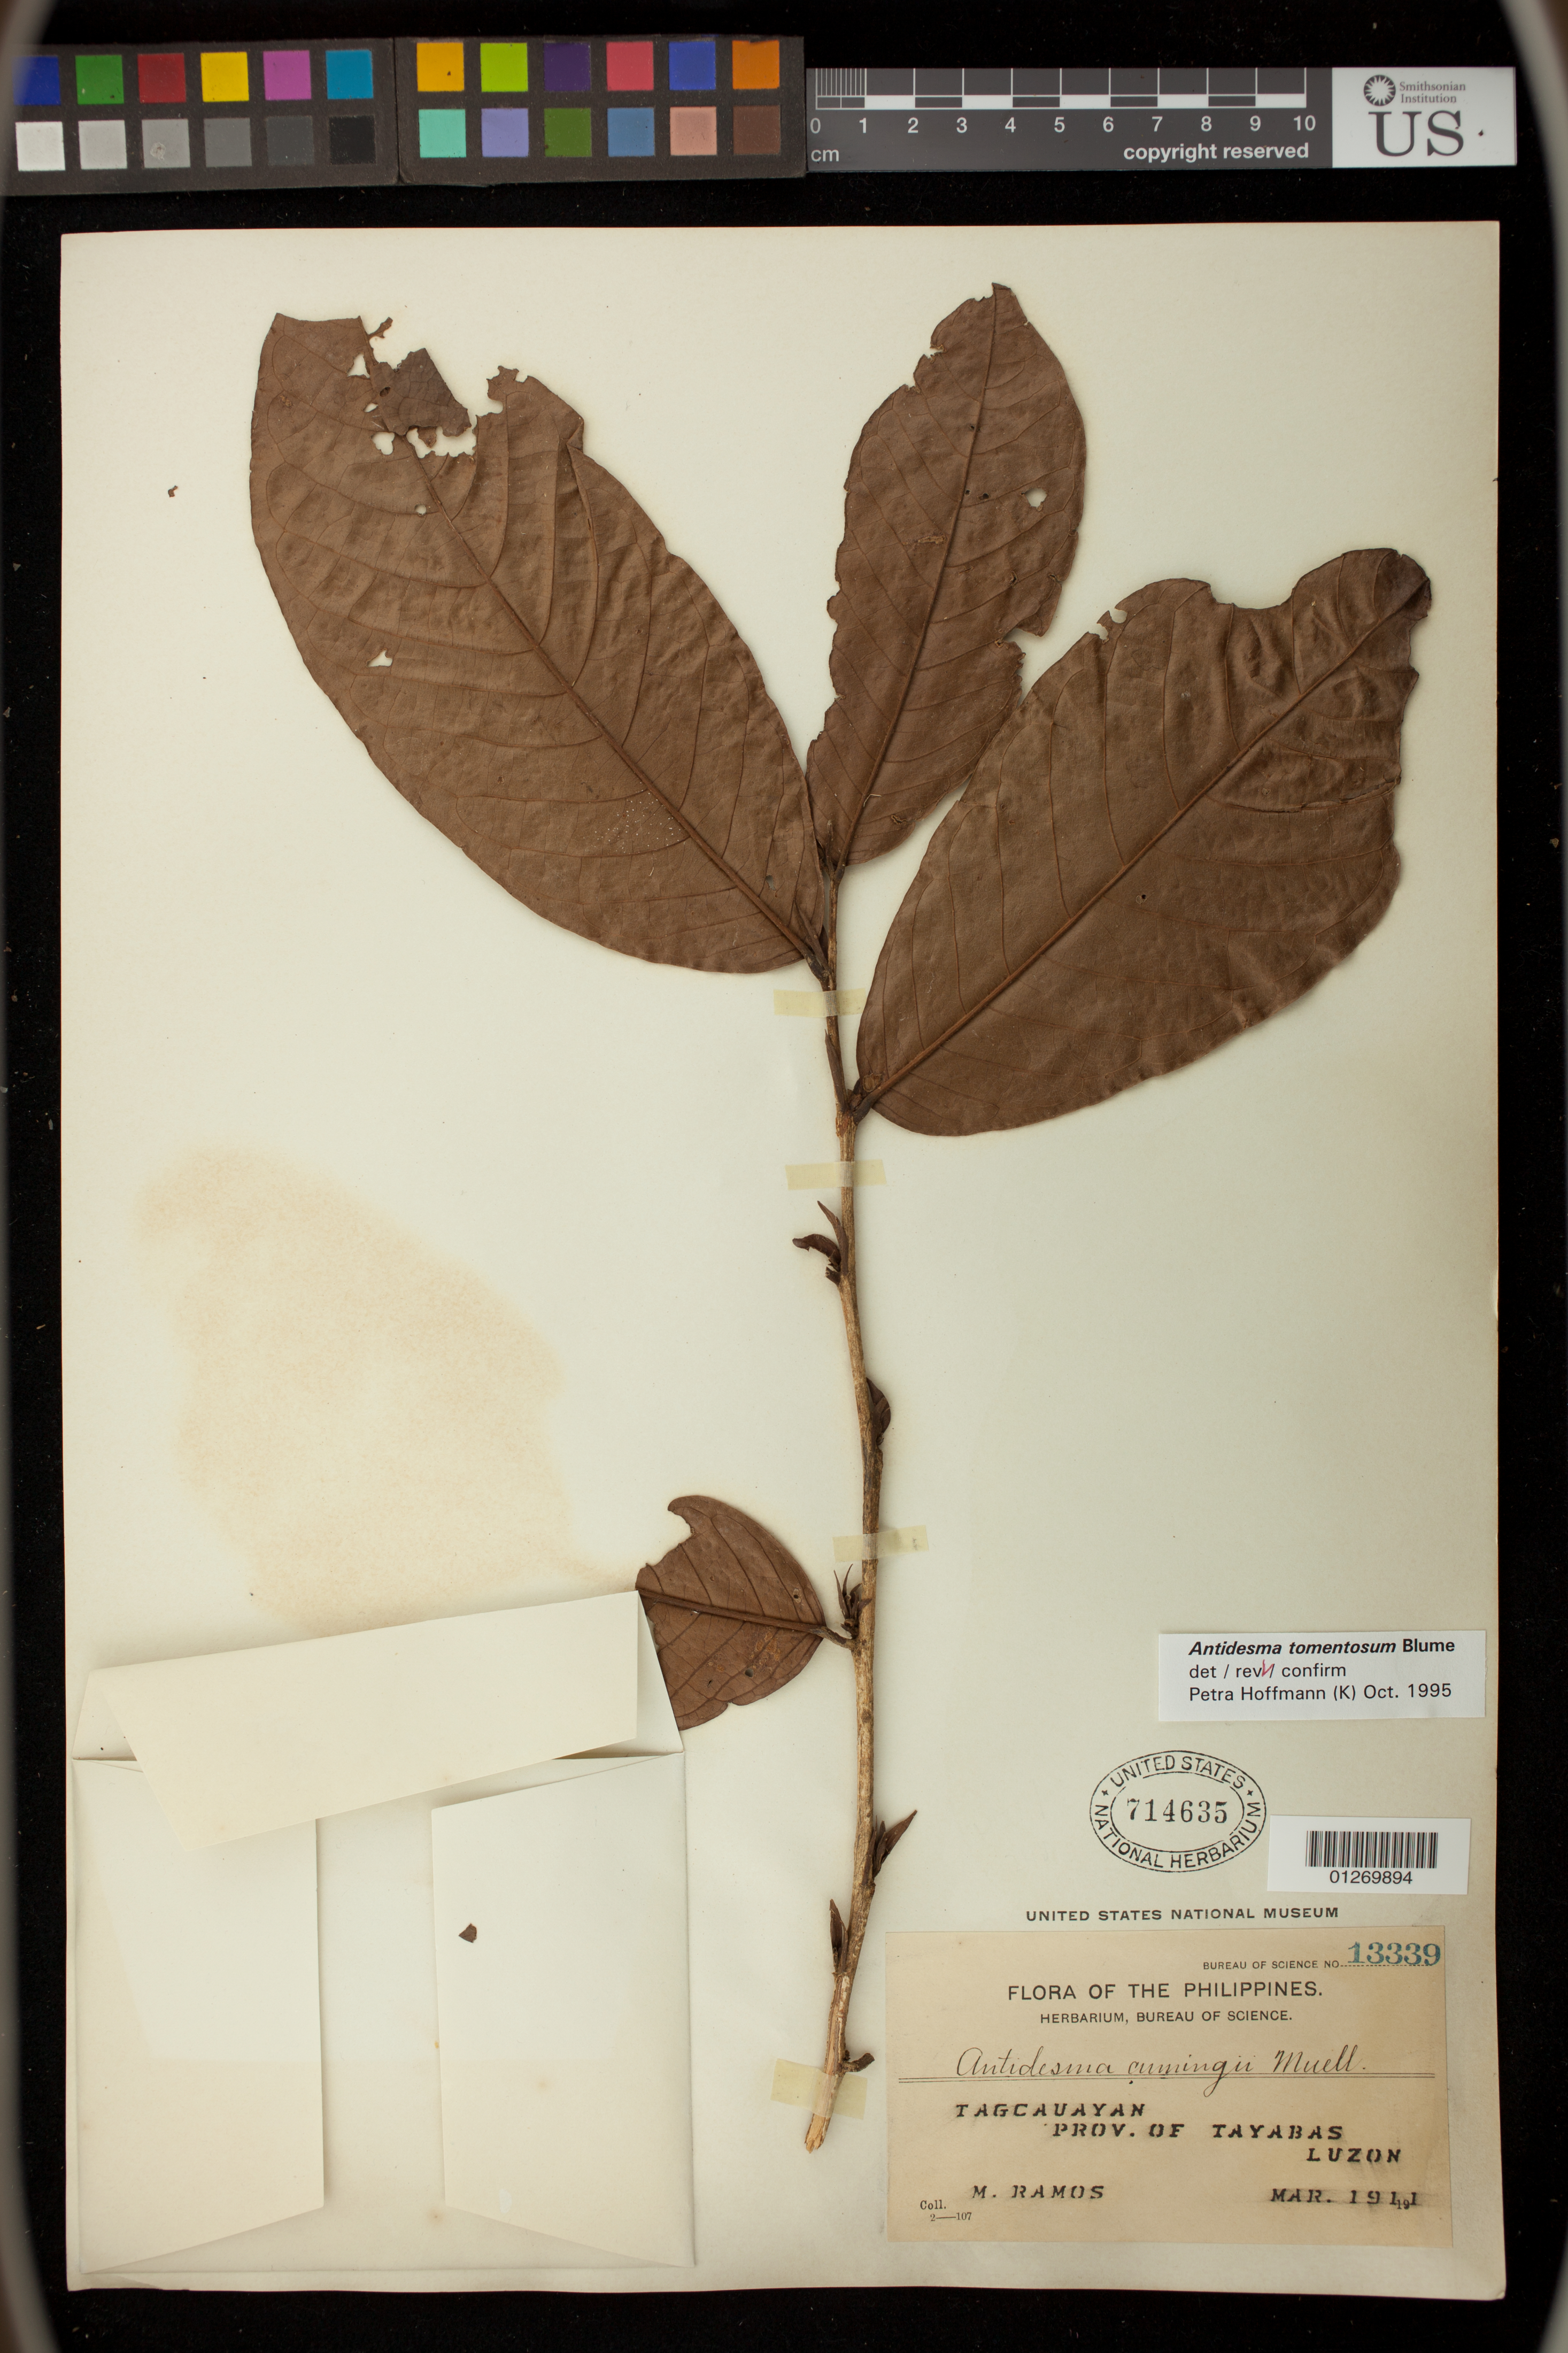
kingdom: Plantae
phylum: Tracheophyta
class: Magnoliopsida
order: Malpighiales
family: Phyllanthaceae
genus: Antidesma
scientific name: Antidesma tomentosum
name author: Blume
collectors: M. Ramos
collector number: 13339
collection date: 1911-03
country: Philippines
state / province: Calabarzon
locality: Tagcauayan [Tagkawayan]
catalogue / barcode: US 714635